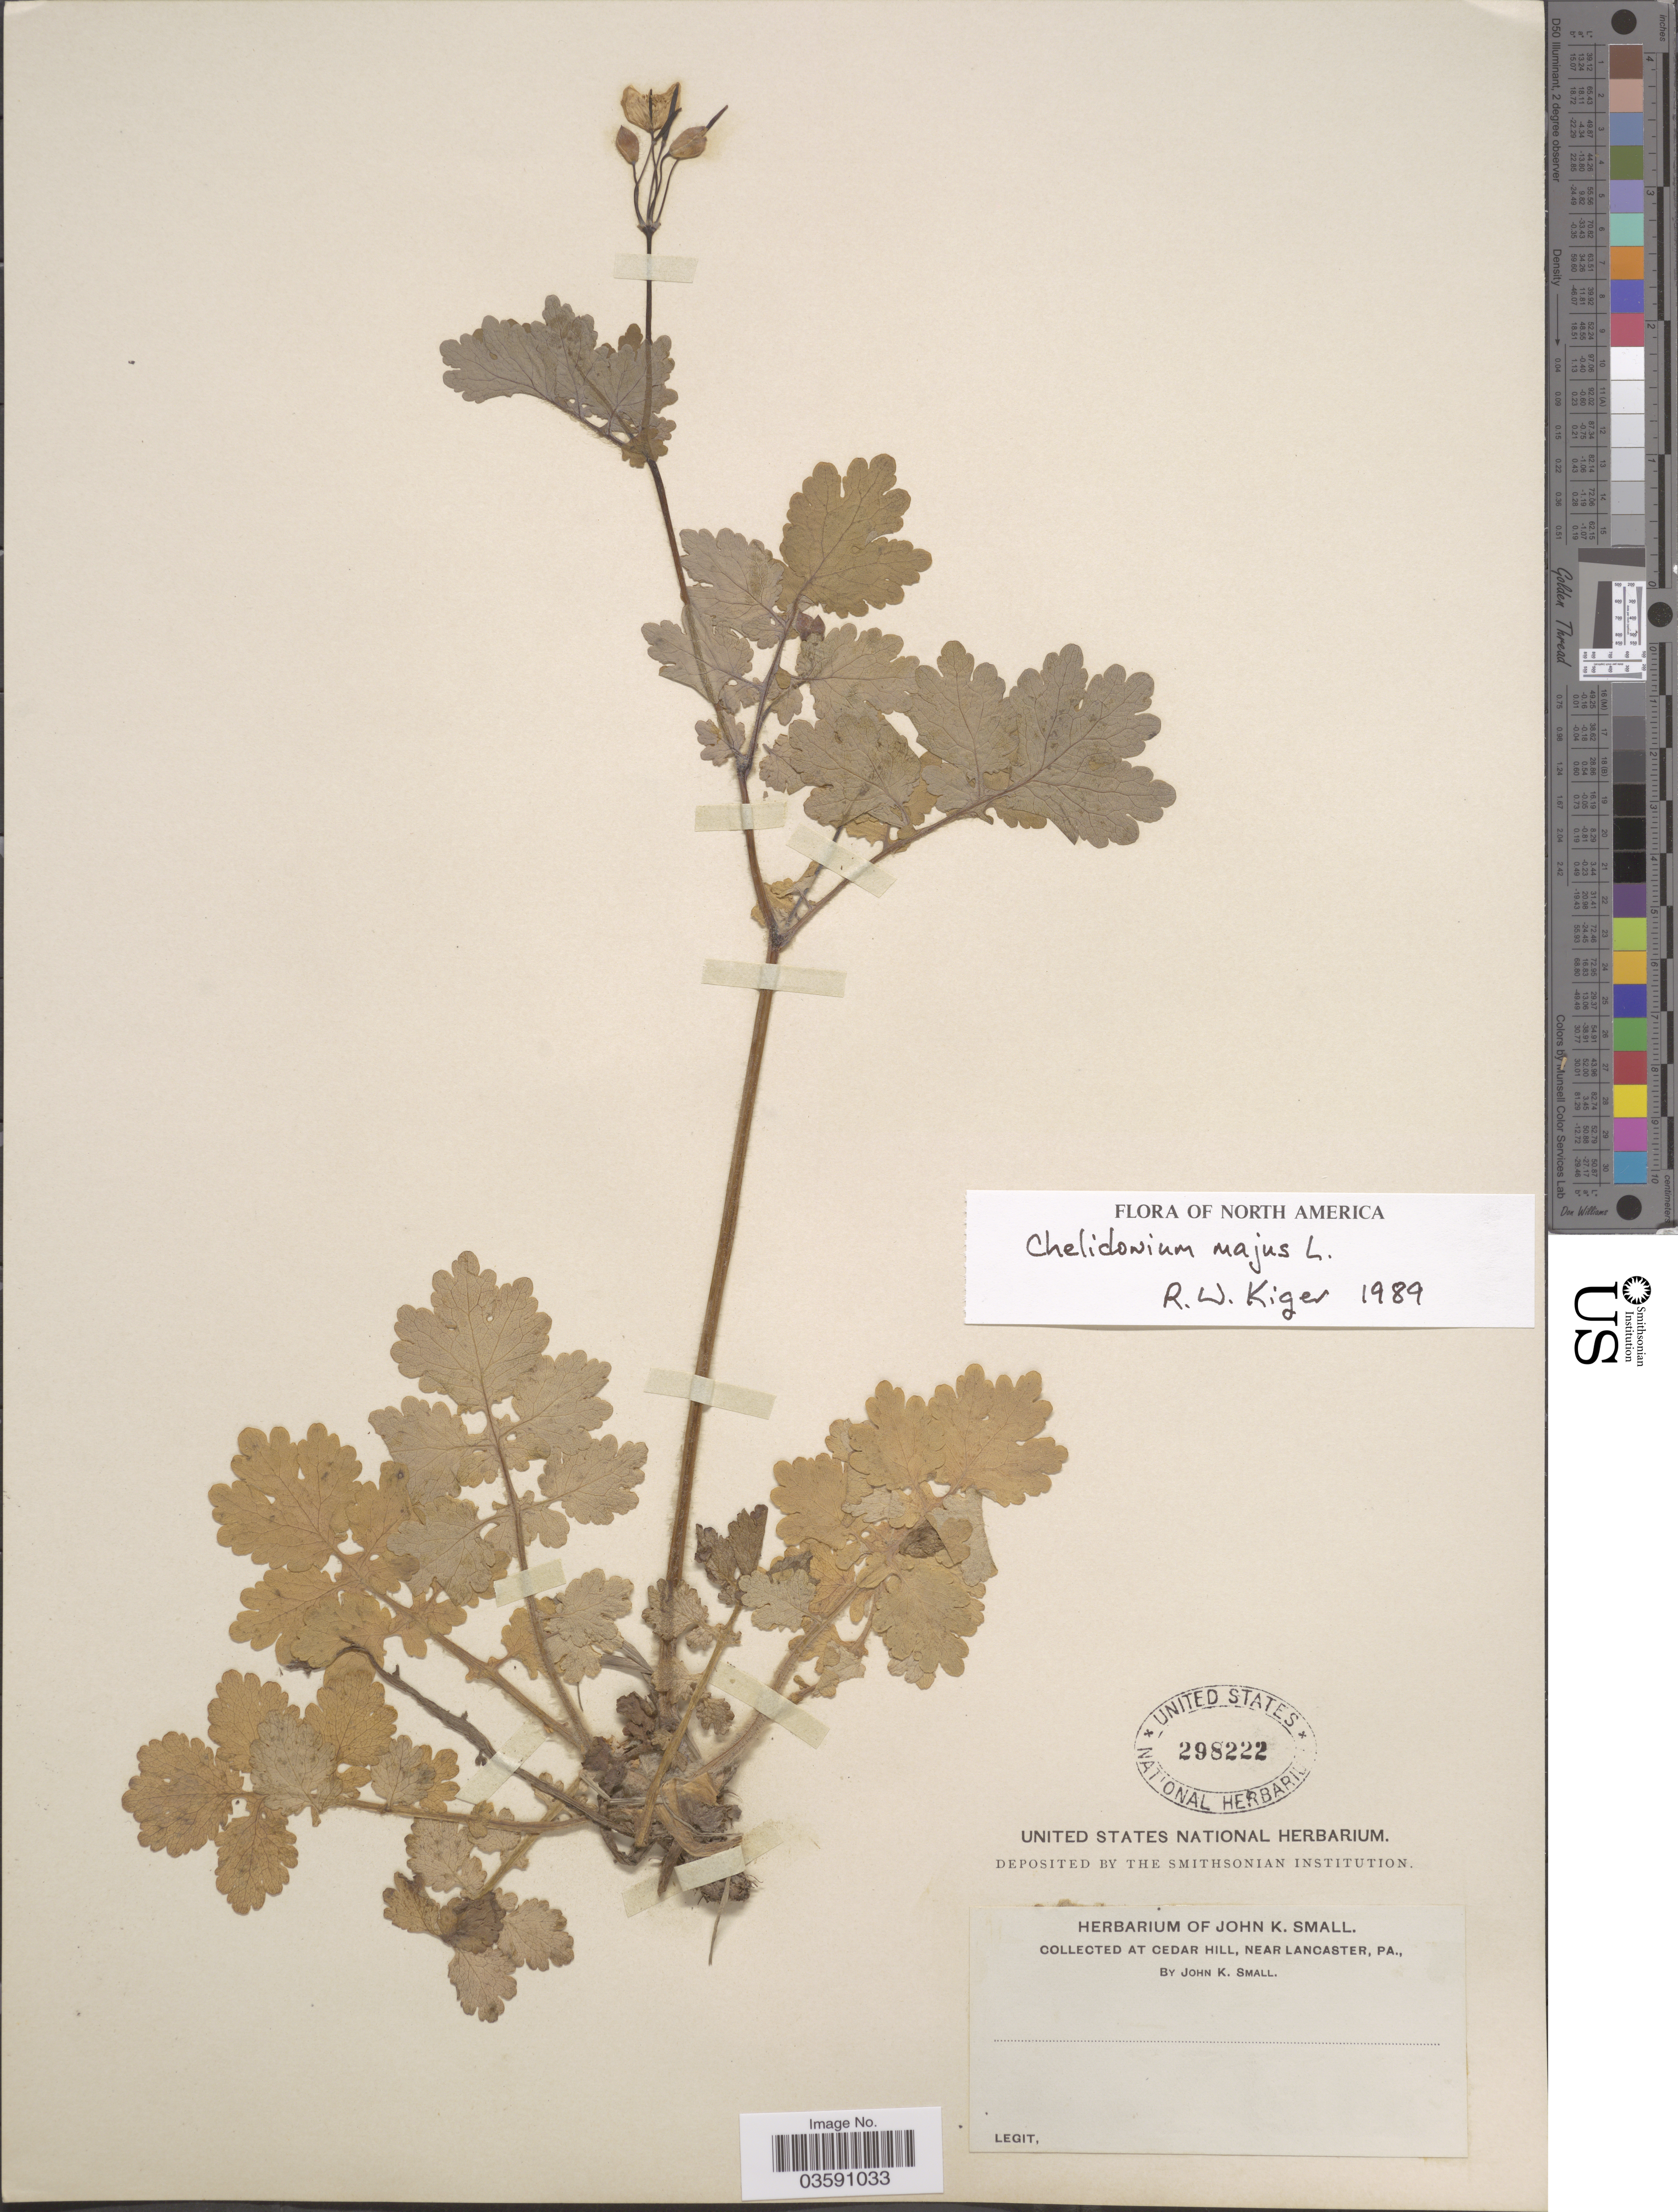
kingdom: Plantae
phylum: Tracheophyta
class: Magnoliopsida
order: Ranunculales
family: Papaveraceae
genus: Chelidonium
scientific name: Chelidonium majus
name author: L.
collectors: J. K. Small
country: United States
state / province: Pennsylvania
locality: Cedar Hill, near Lancaster.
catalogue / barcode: US 298222